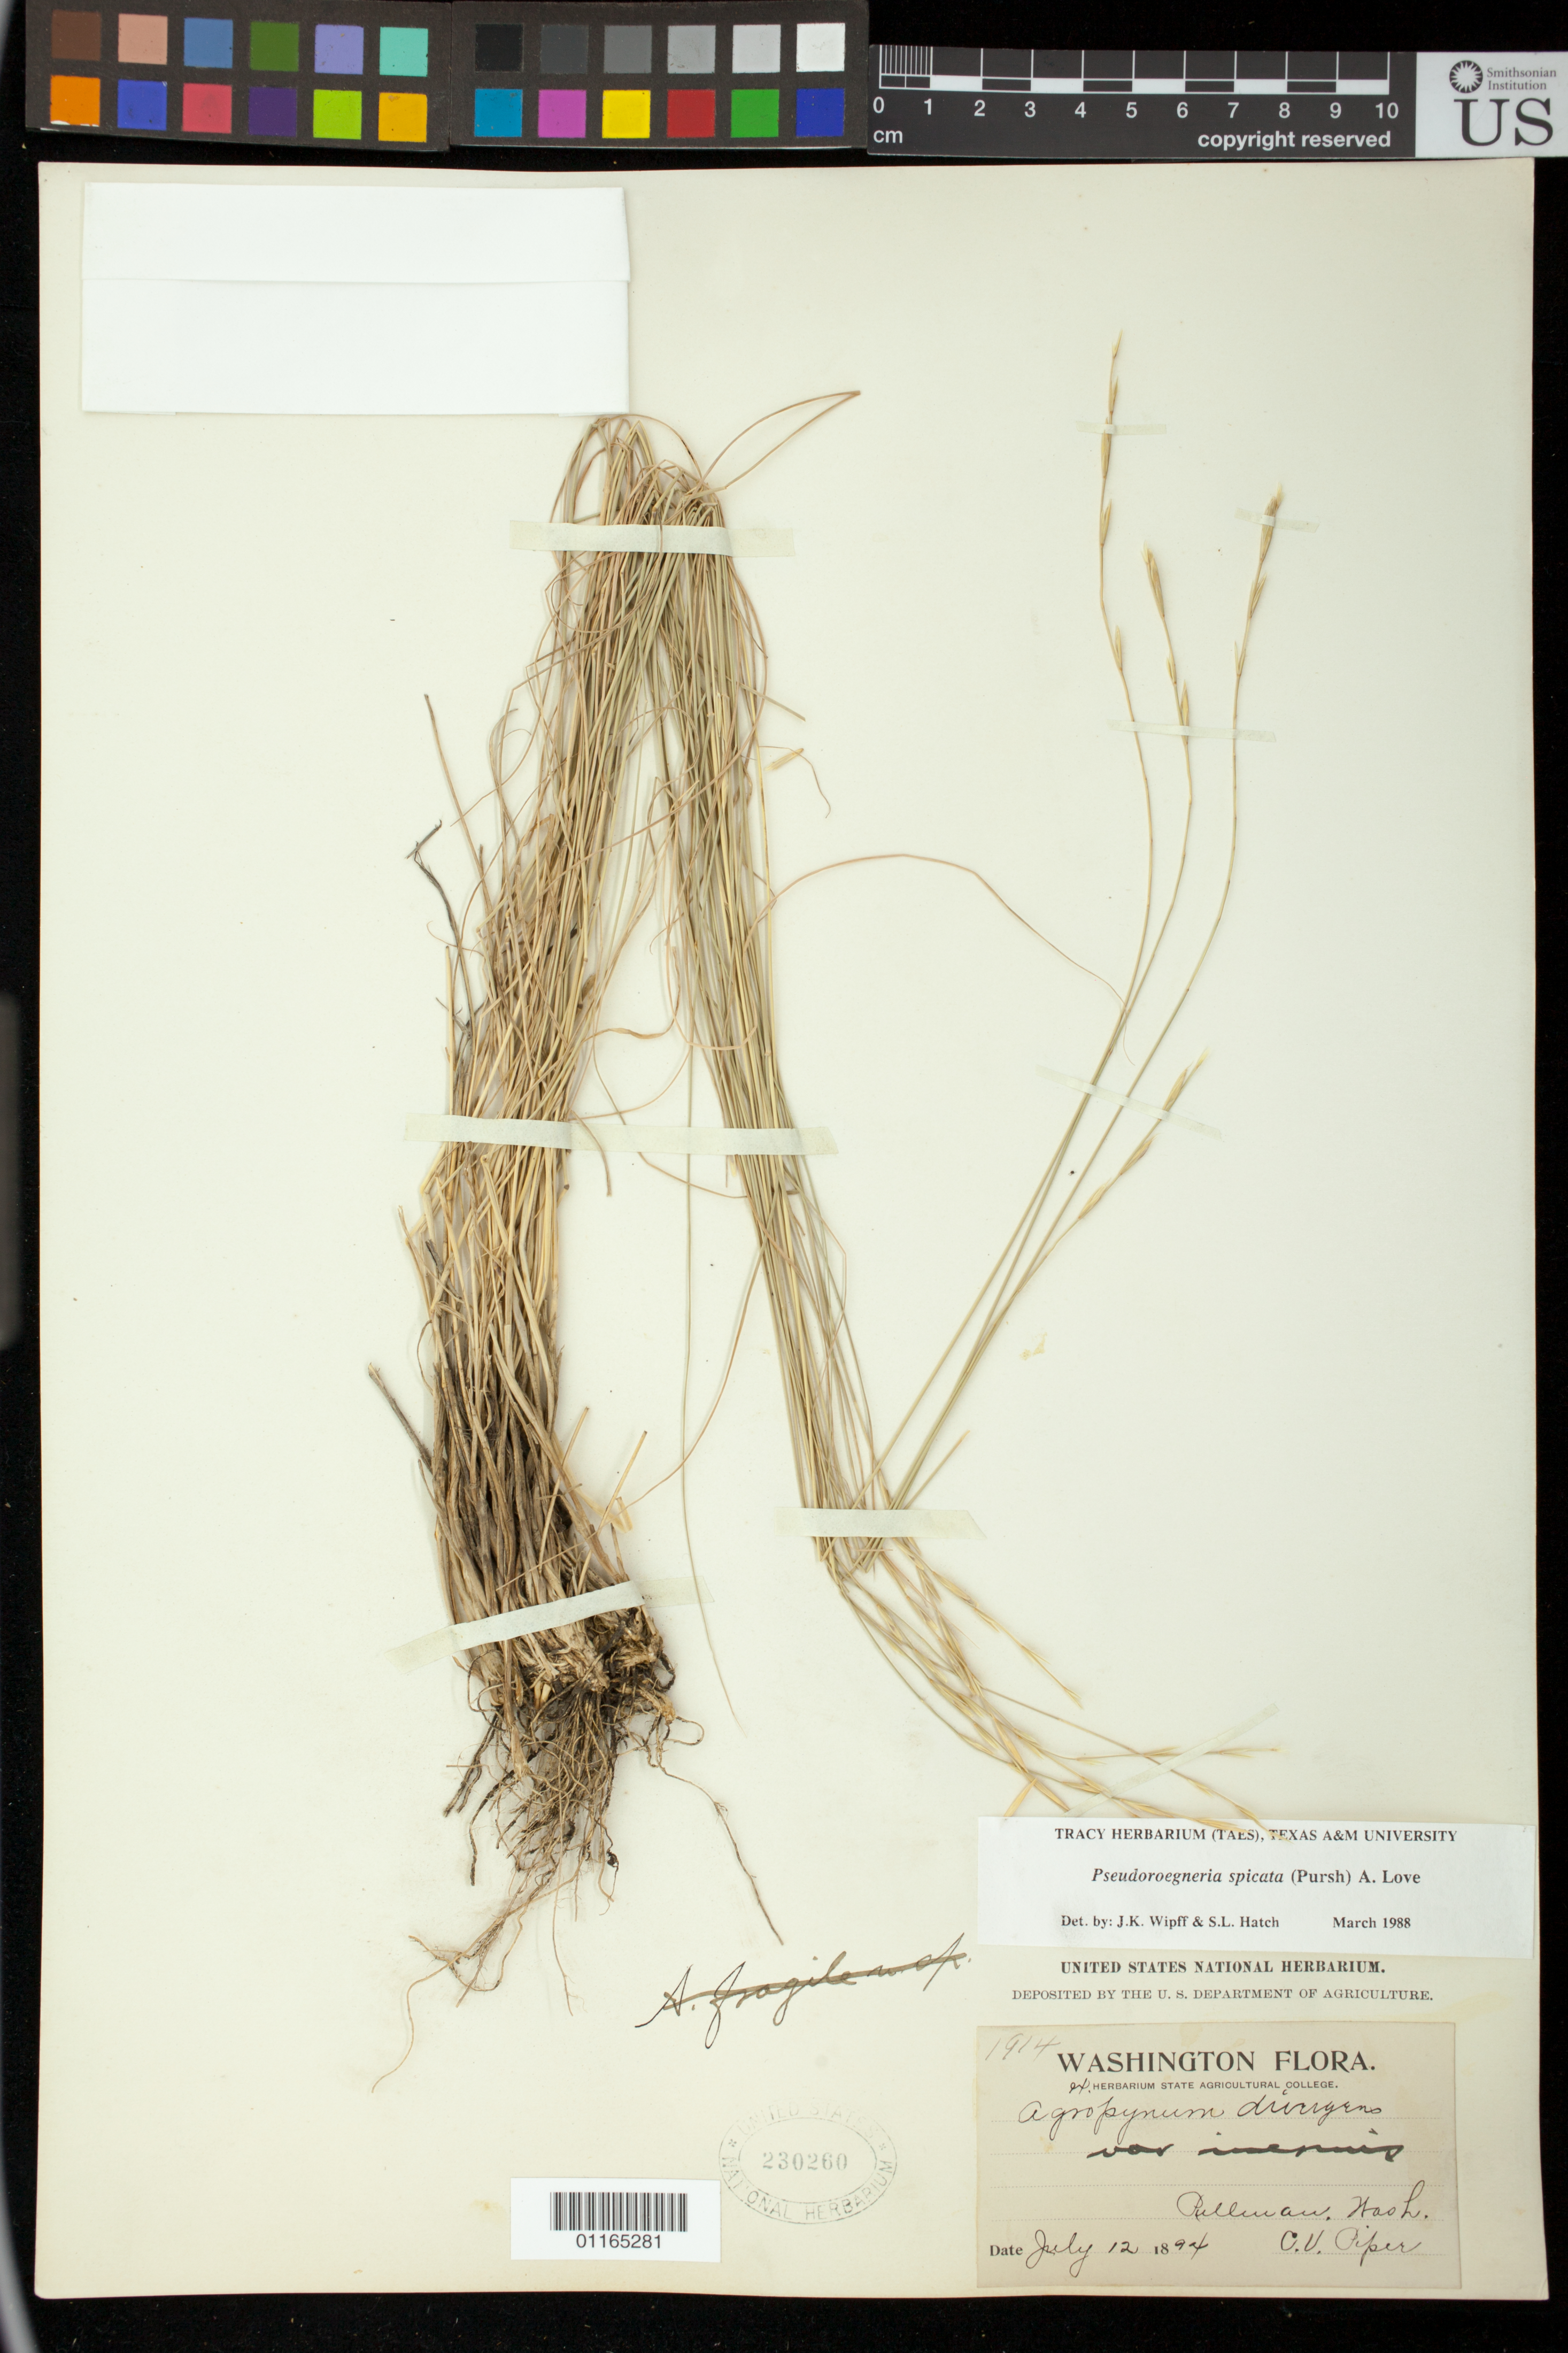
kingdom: Plantae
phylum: Tracheophyta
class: Liliopsida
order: Poales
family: Poaceae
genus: Agropyron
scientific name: Agropyron divergens var. inerme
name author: Scribn. & J.G. Sm.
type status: Syntype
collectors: C. V. Piper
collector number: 1914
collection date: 1894-07-12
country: United States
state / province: Washington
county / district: Whitman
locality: Pullman, Wash.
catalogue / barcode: US 230260